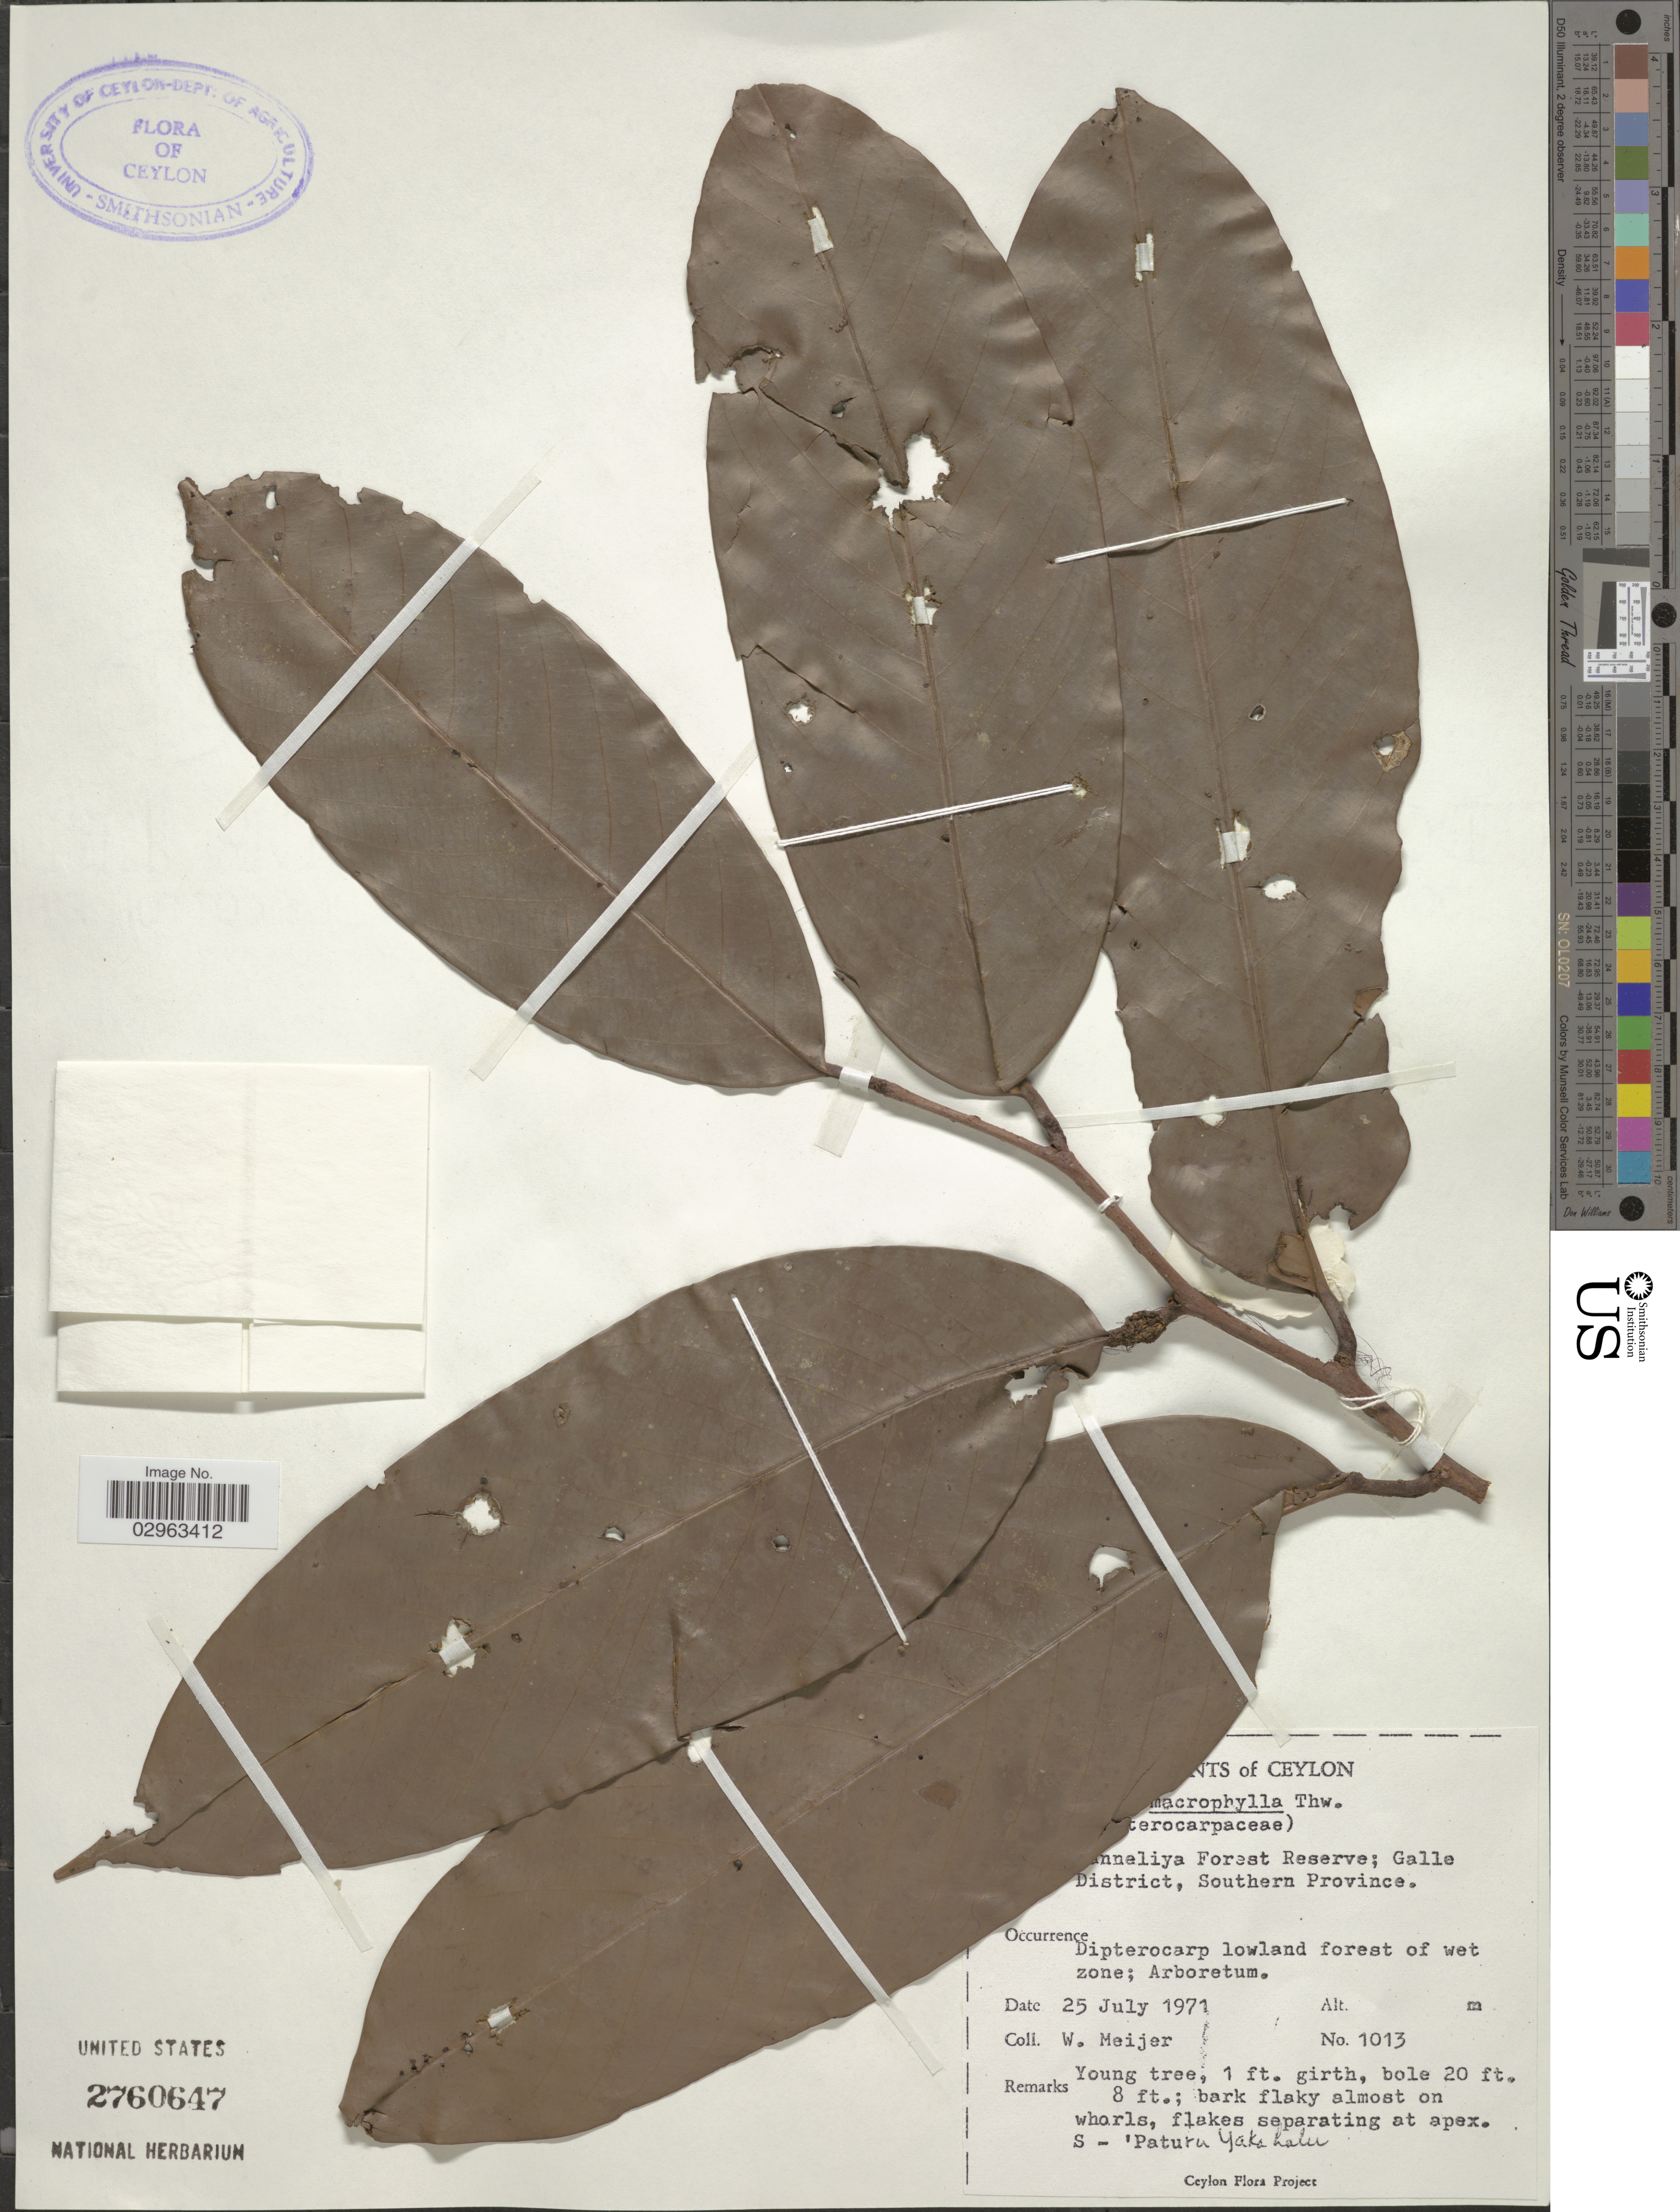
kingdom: Plantae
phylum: Tracheophyta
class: Magnoliopsida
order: Malvales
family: Dipterocarpaceae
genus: Doona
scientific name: Doona macrophylla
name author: Thwaites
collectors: W. Meijer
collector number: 1013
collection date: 1971-07-25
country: Sri Lanka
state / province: Southern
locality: Ceylon. [illegible text]nneliya Forest Reserve; Galle District.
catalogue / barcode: US 2760647